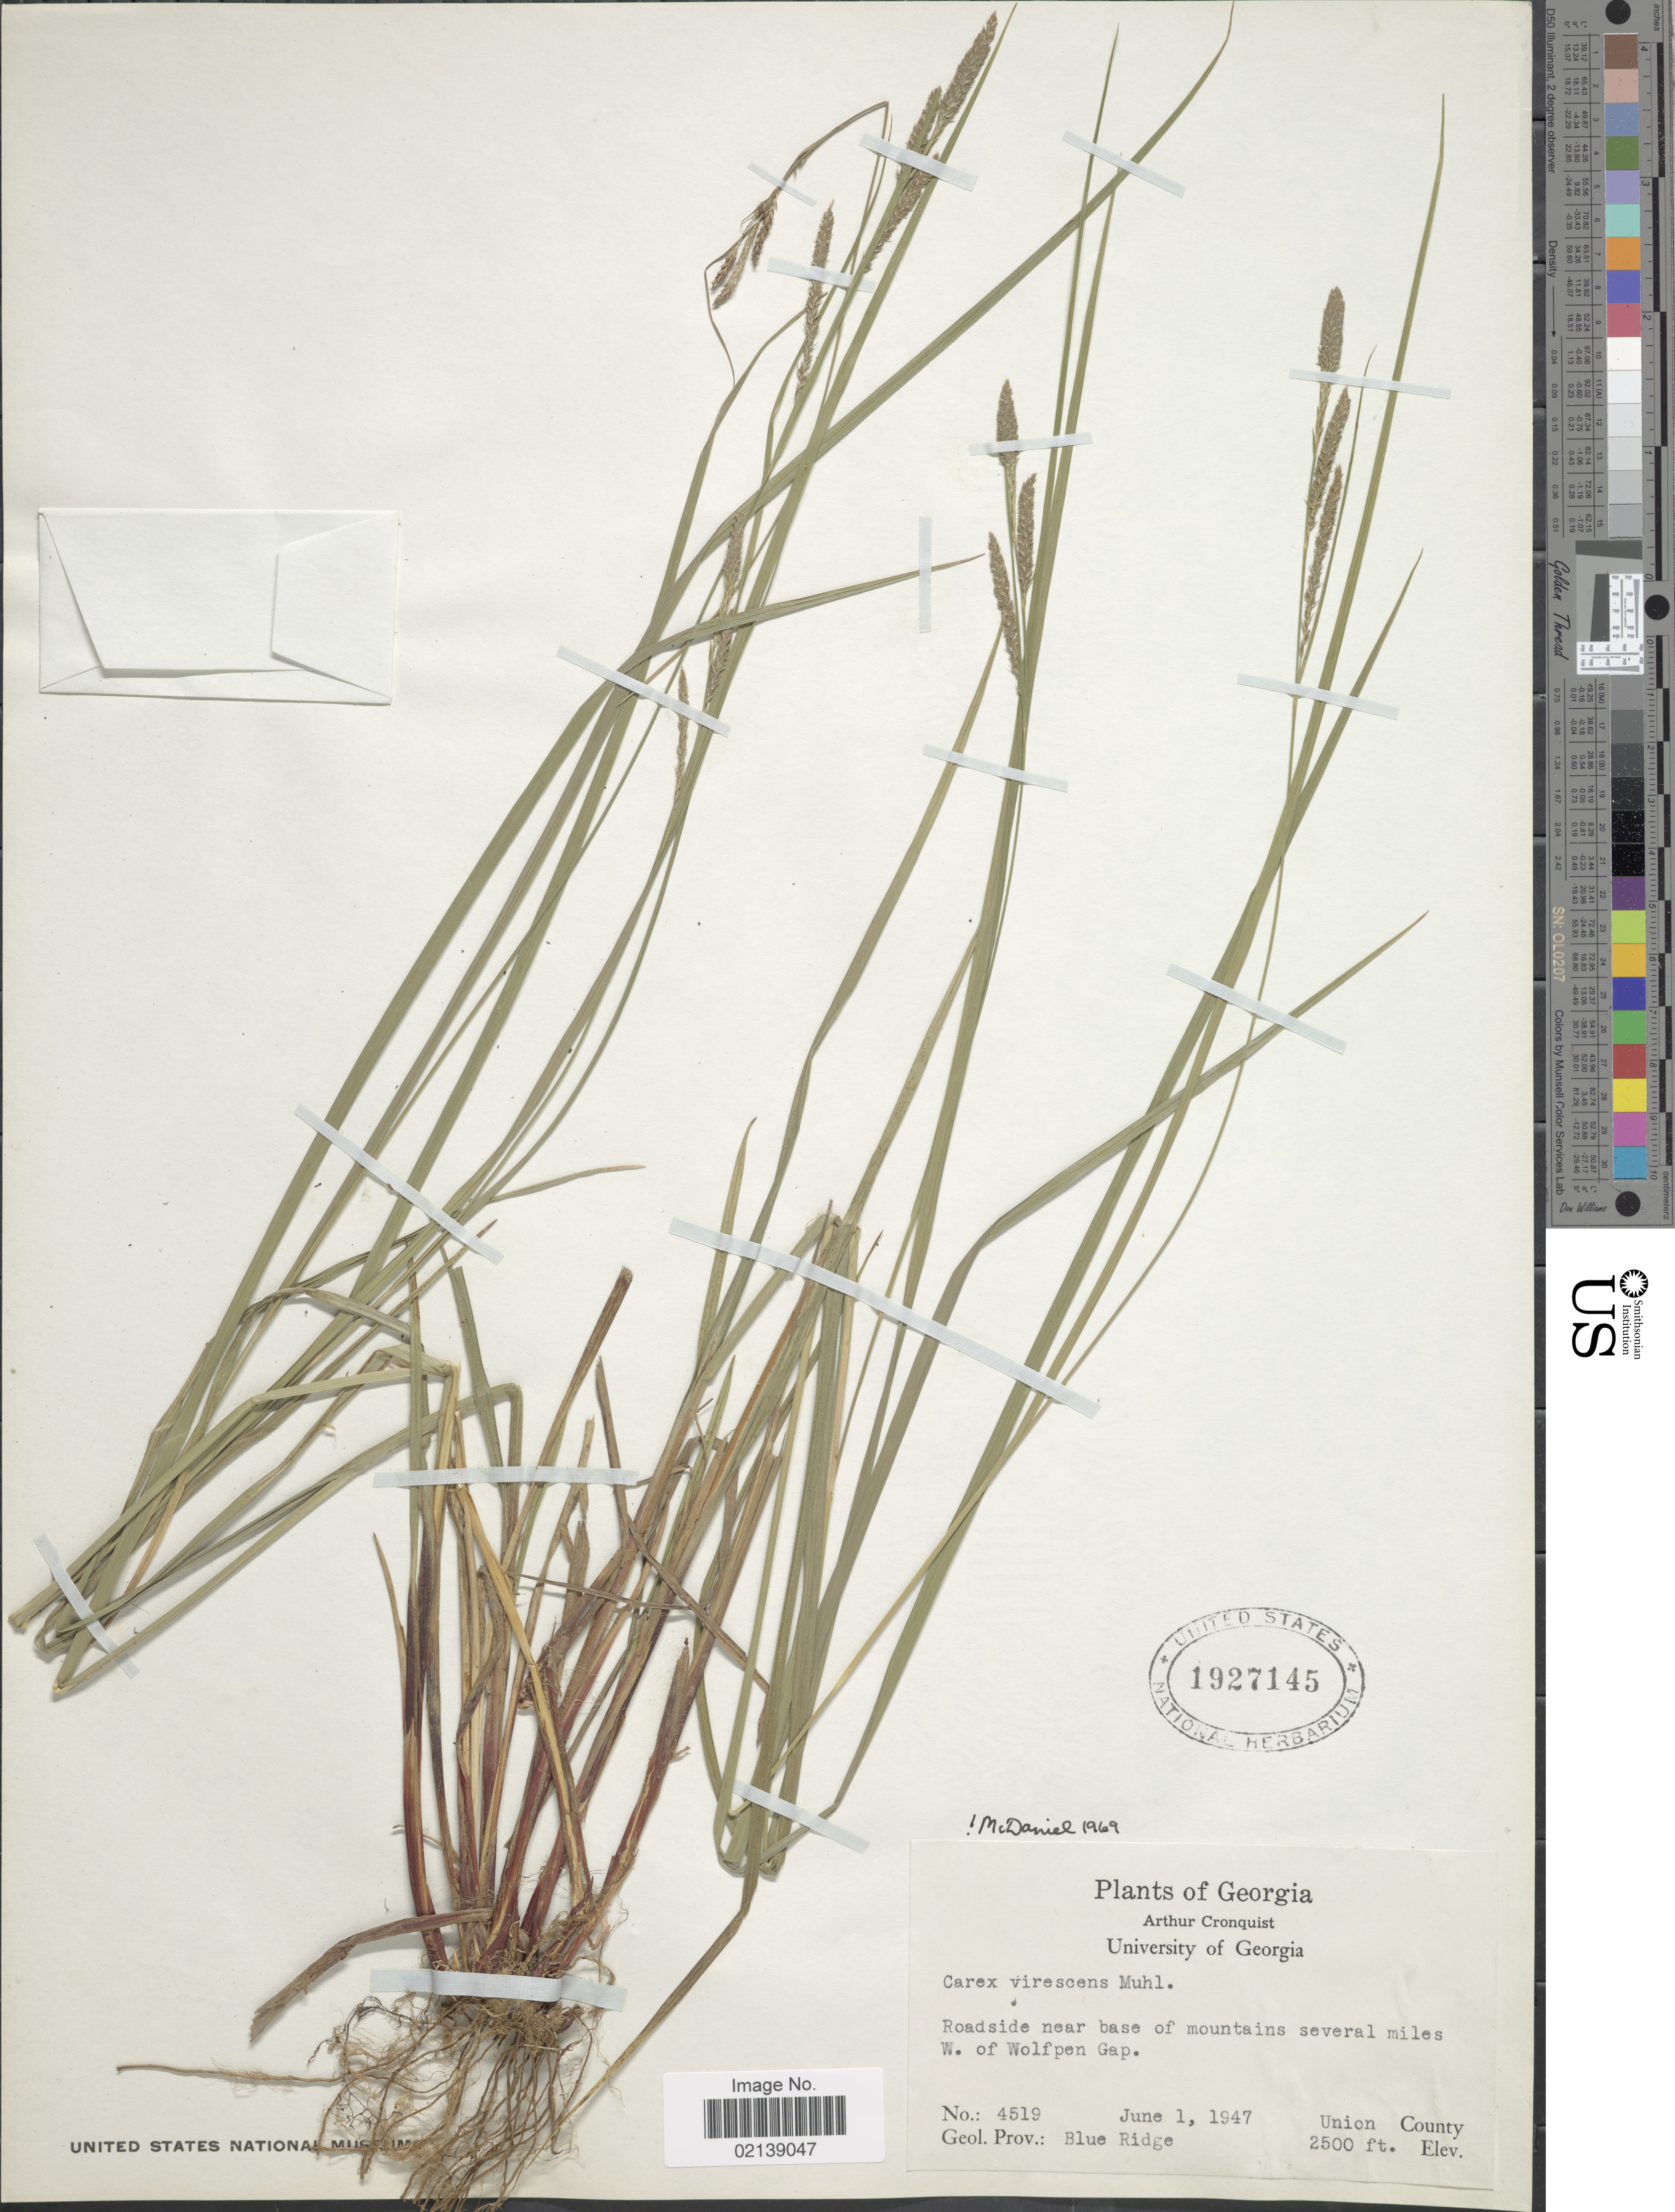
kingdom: Plantae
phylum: Tracheophyta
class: Liliopsida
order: Poales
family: Cyperaceae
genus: Carex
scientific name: Carex virescens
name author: Muhl. ex Willd.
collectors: A. J. Cronquist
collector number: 4519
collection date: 1947-06-01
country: United States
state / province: Georgia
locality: Roadside near base of mountain several miles W of Wolfpen Gap, Union County, Geol. Prov. Blue Ridge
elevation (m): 762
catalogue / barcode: US 1927145